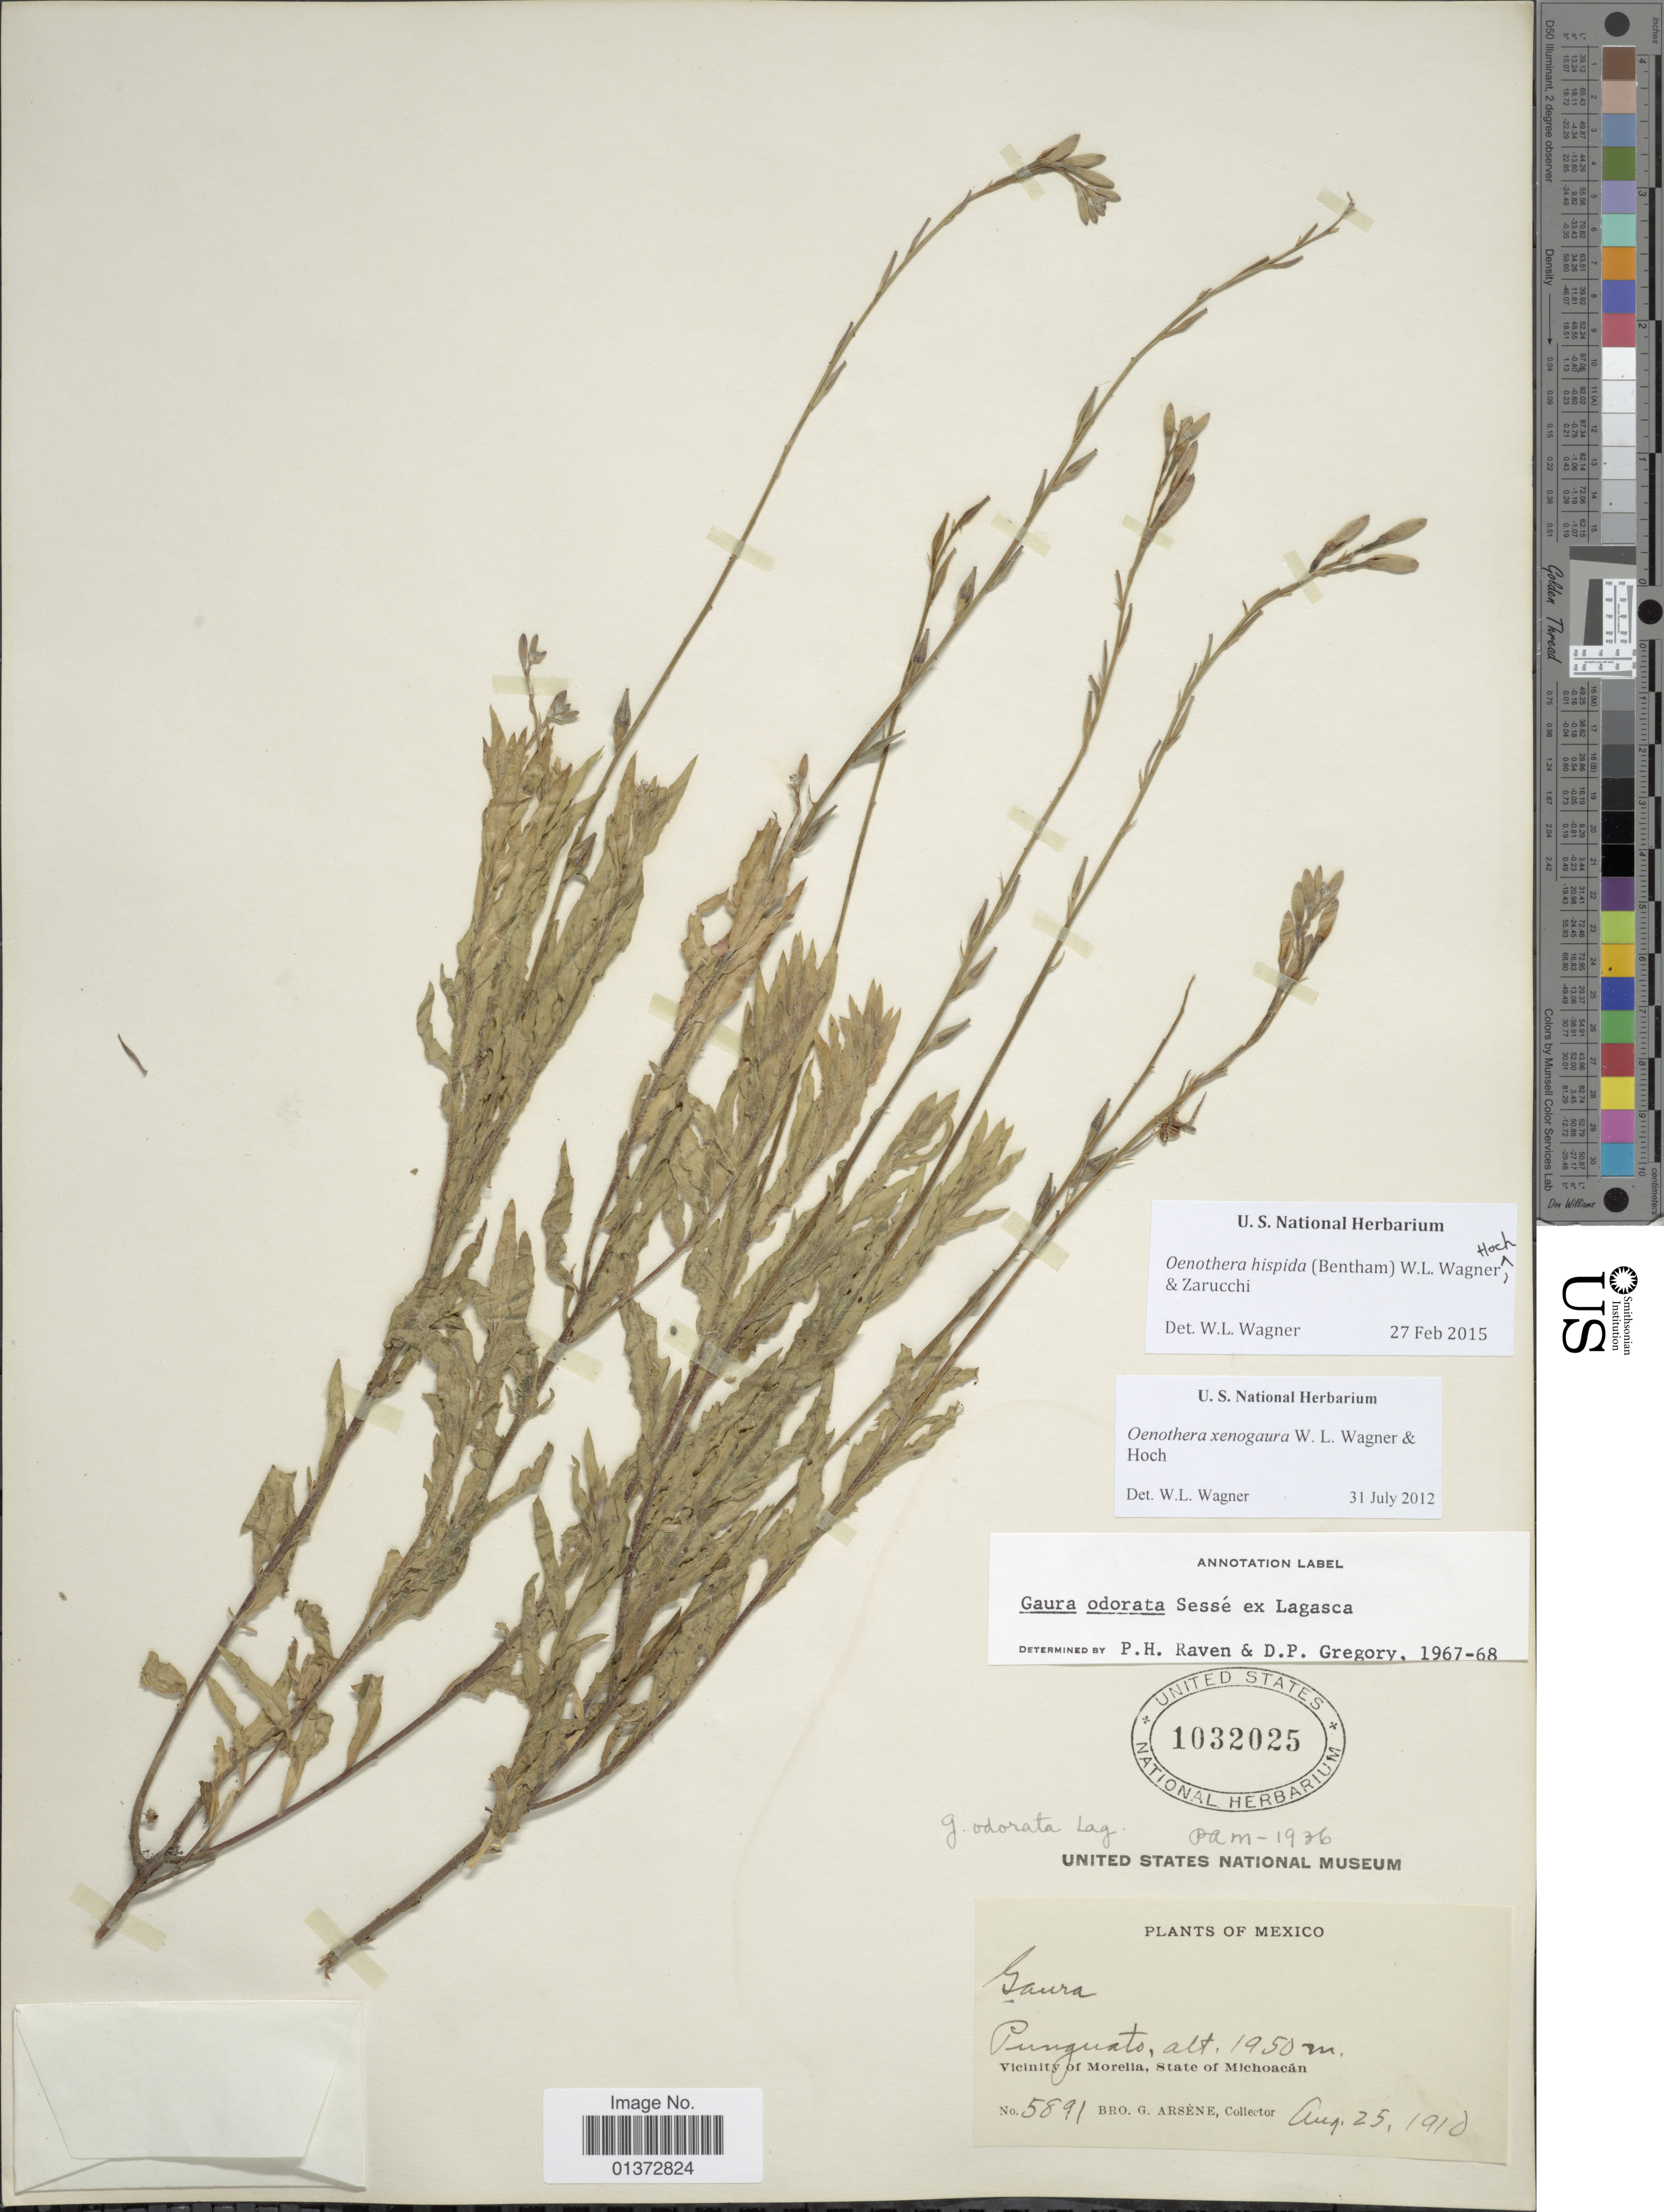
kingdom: Plantae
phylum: Tracheophyta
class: Magnoliopsida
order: Myrtales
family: Onagraceae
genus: Oenothera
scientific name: Oenothera hispida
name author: (Benth.) W.L. Wagner et al.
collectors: Bro. G. Arsène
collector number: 5891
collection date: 1910-08-25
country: Mexico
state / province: Michoacán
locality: Punguato, Vicinity of Morelia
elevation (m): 1950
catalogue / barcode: US 1032025